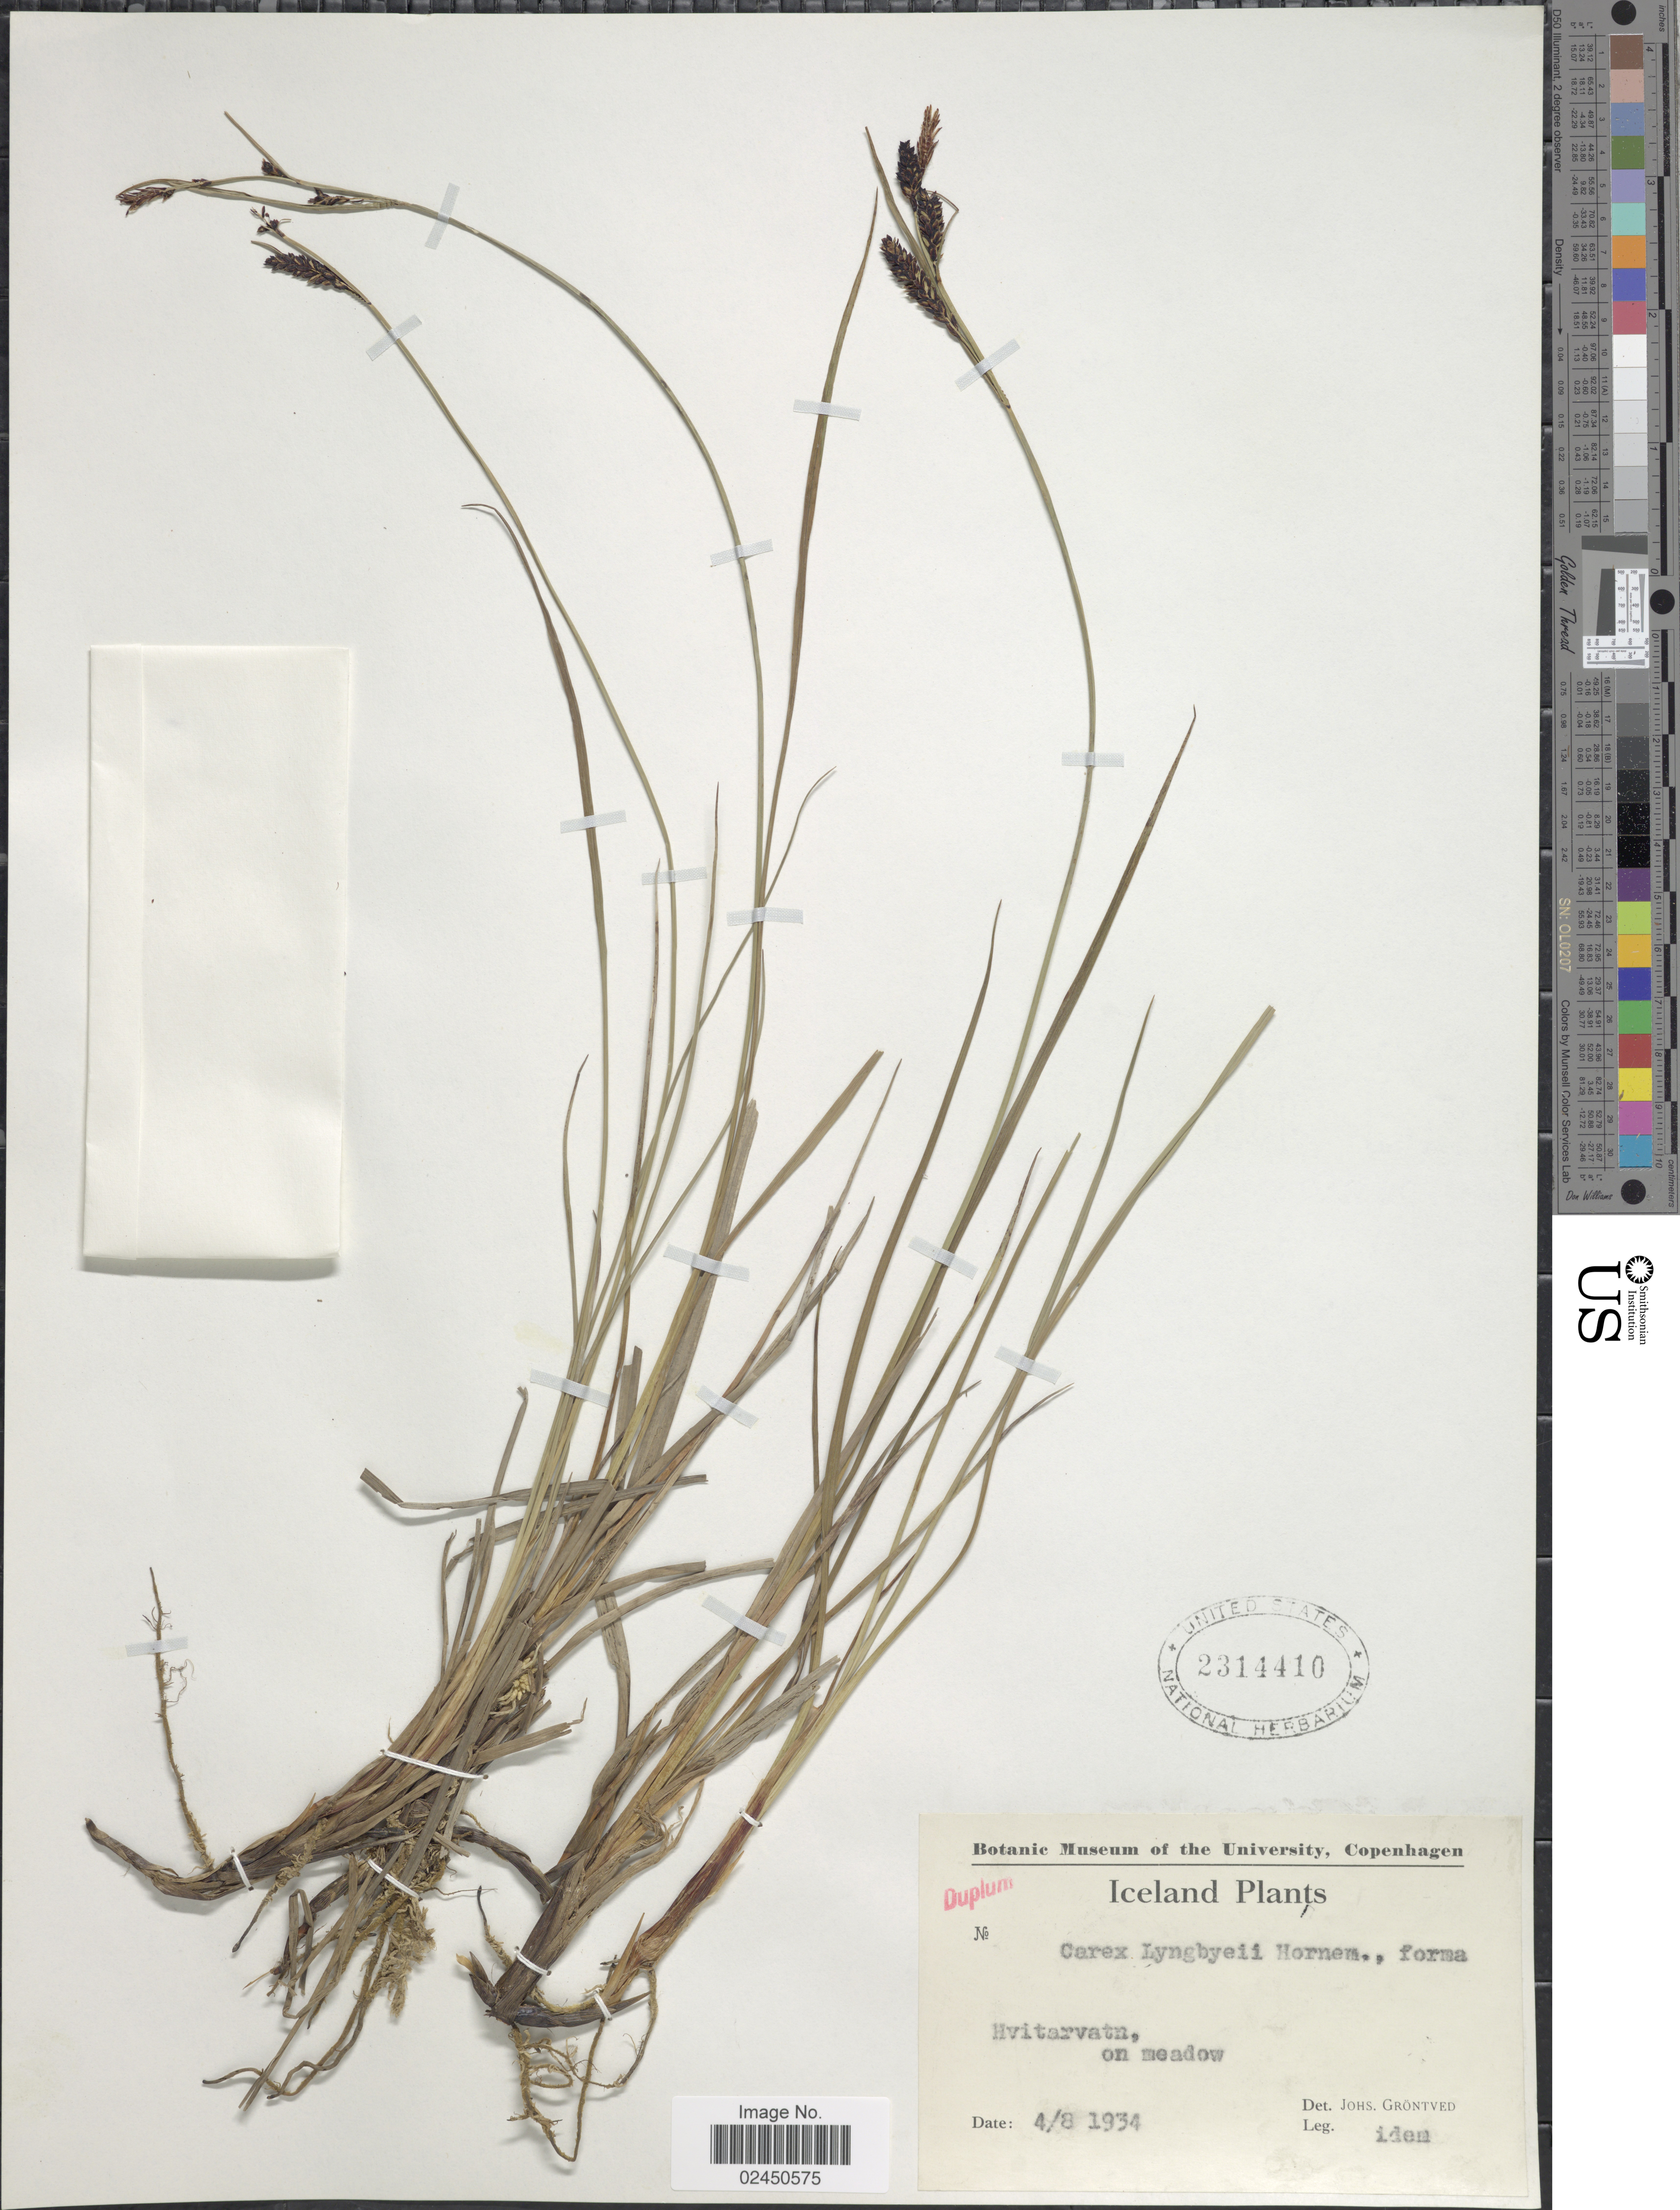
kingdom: Plantae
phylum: Tracheophyta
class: Liliopsida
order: Poales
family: Cyperaceae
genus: Carex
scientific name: Carex lyngbyei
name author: Hornem.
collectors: J. Grøntved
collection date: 1934-08-04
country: Iceland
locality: Hvitarvatn, on meadow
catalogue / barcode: US 2314410